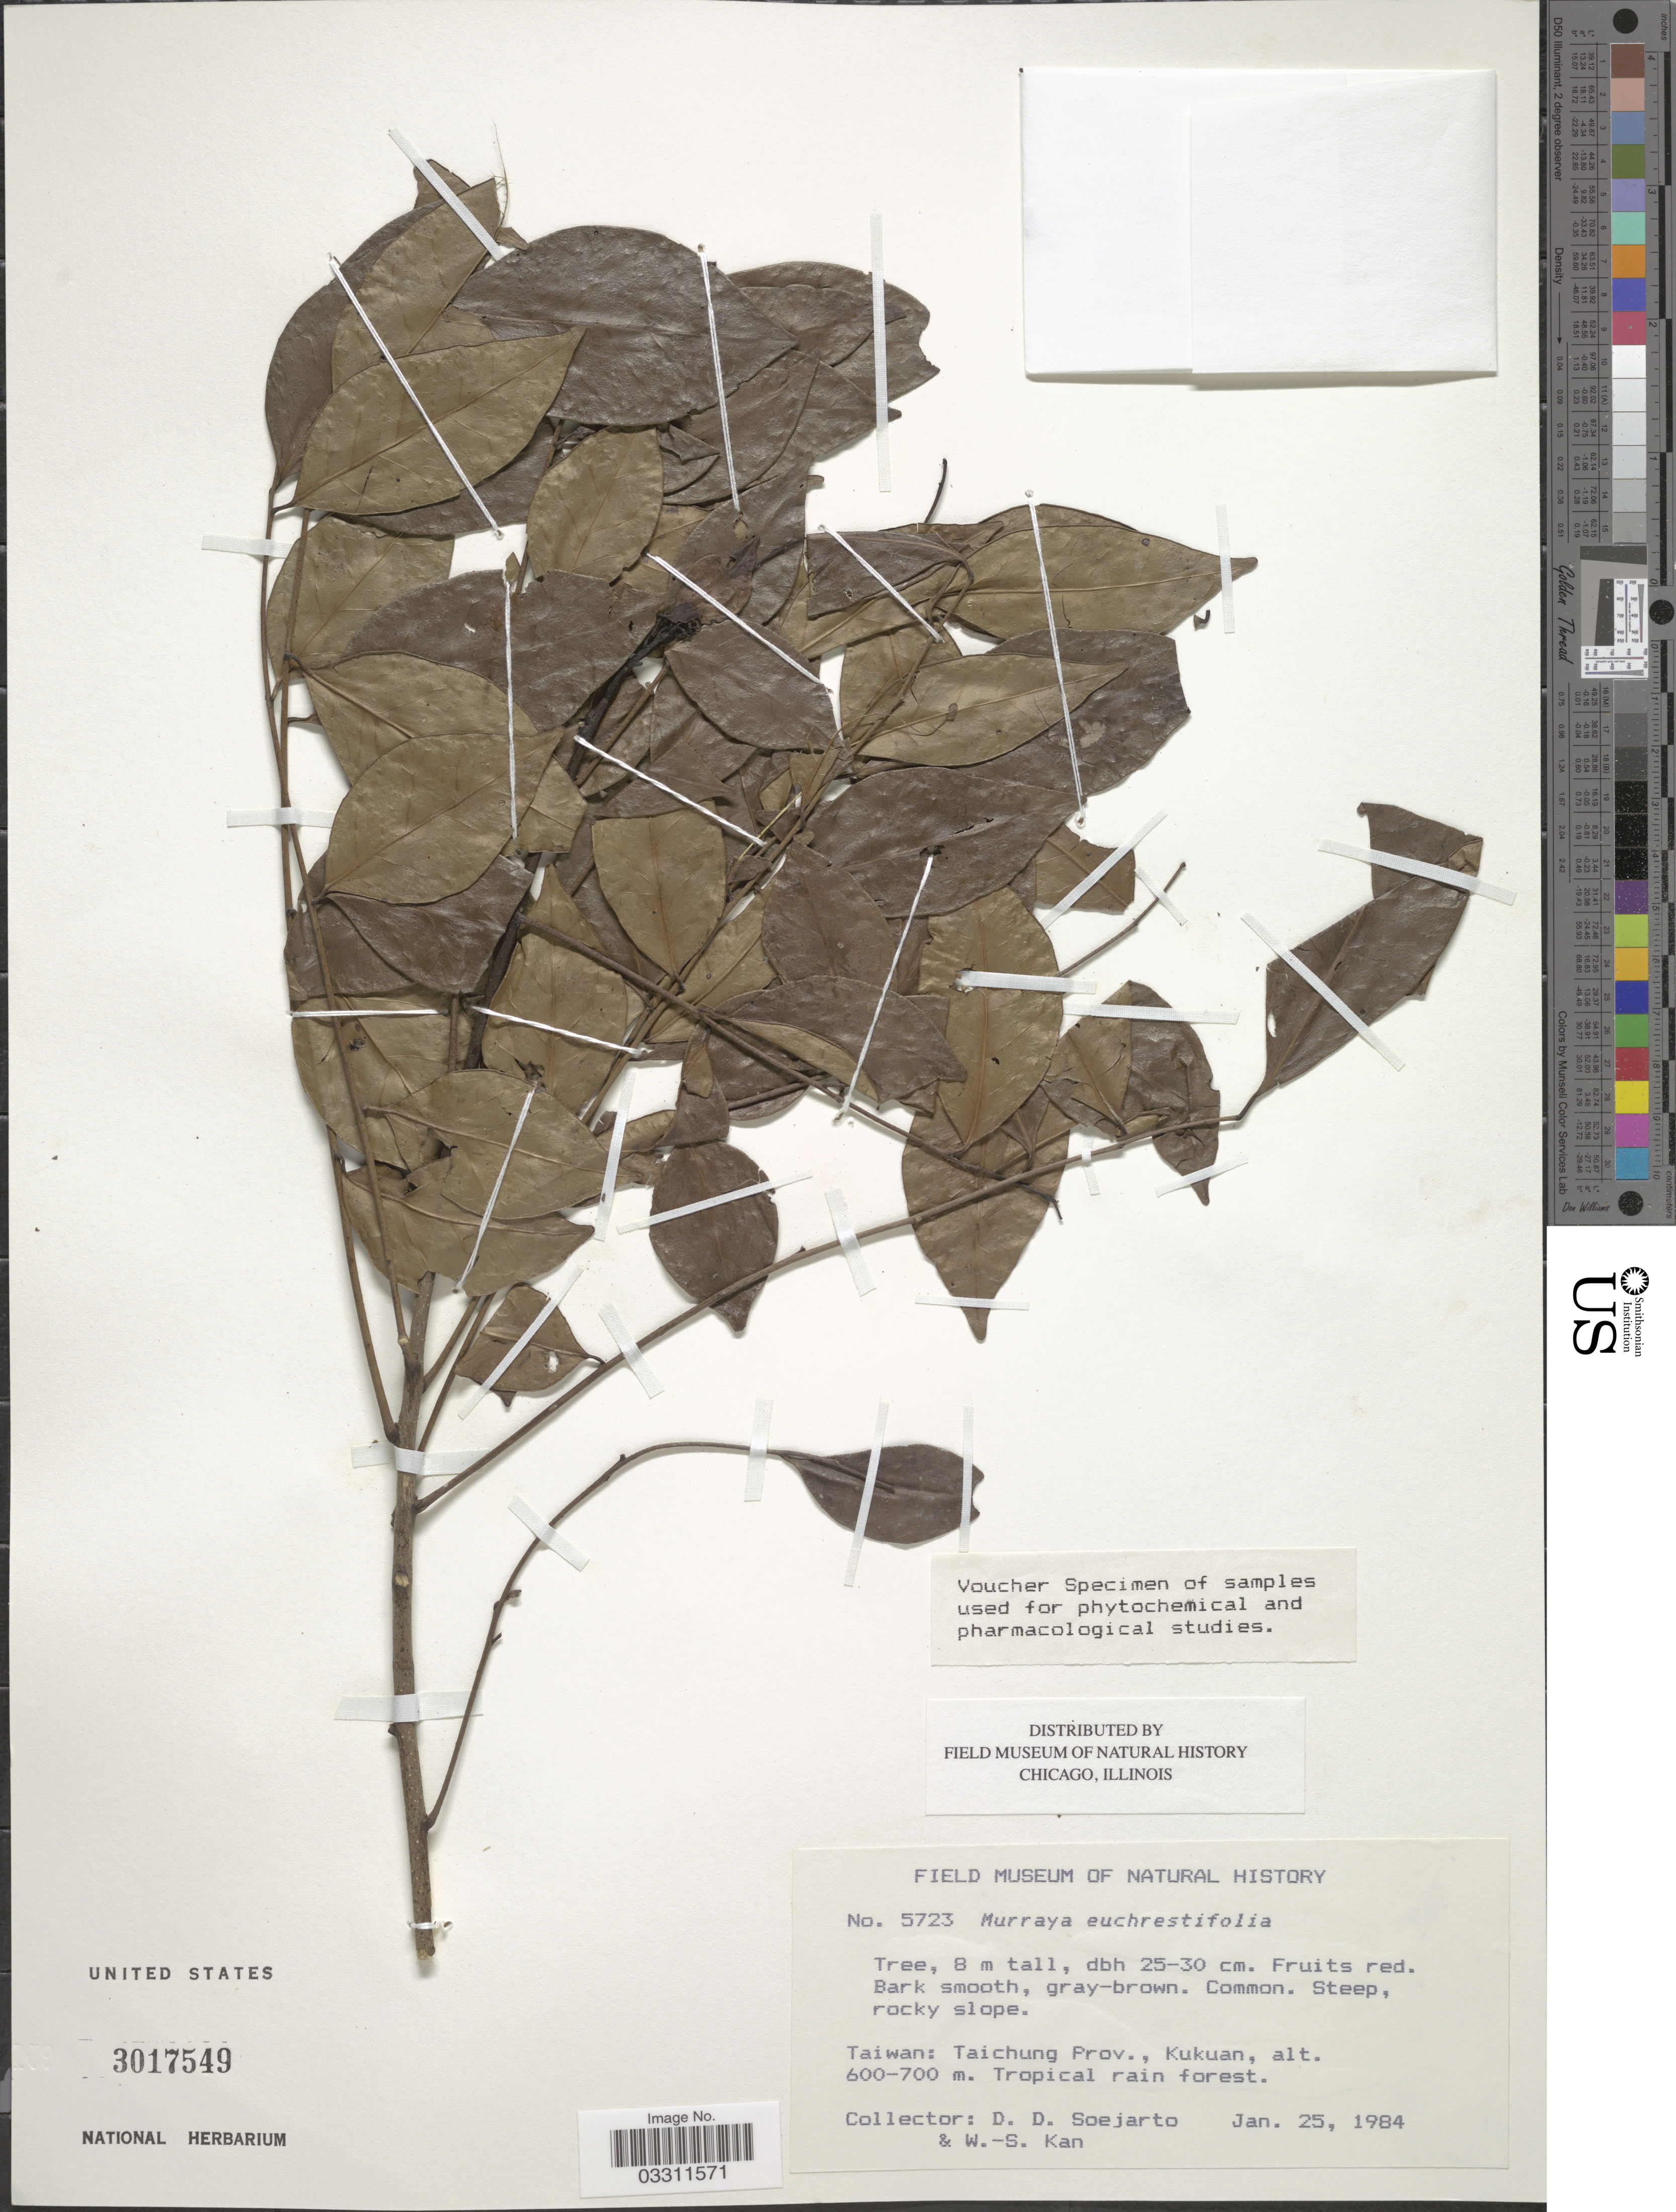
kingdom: Plantae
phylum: Tracheophyta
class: Magnoliopsida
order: Sapindales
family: Rutaceae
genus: Murraya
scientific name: Murraya euchrestifolia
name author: Hayata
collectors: W. Kan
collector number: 5723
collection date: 1984-01-25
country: Taiwan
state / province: Taichung City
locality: Taichung Prov., Kukuan.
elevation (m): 600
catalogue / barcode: US 3017549